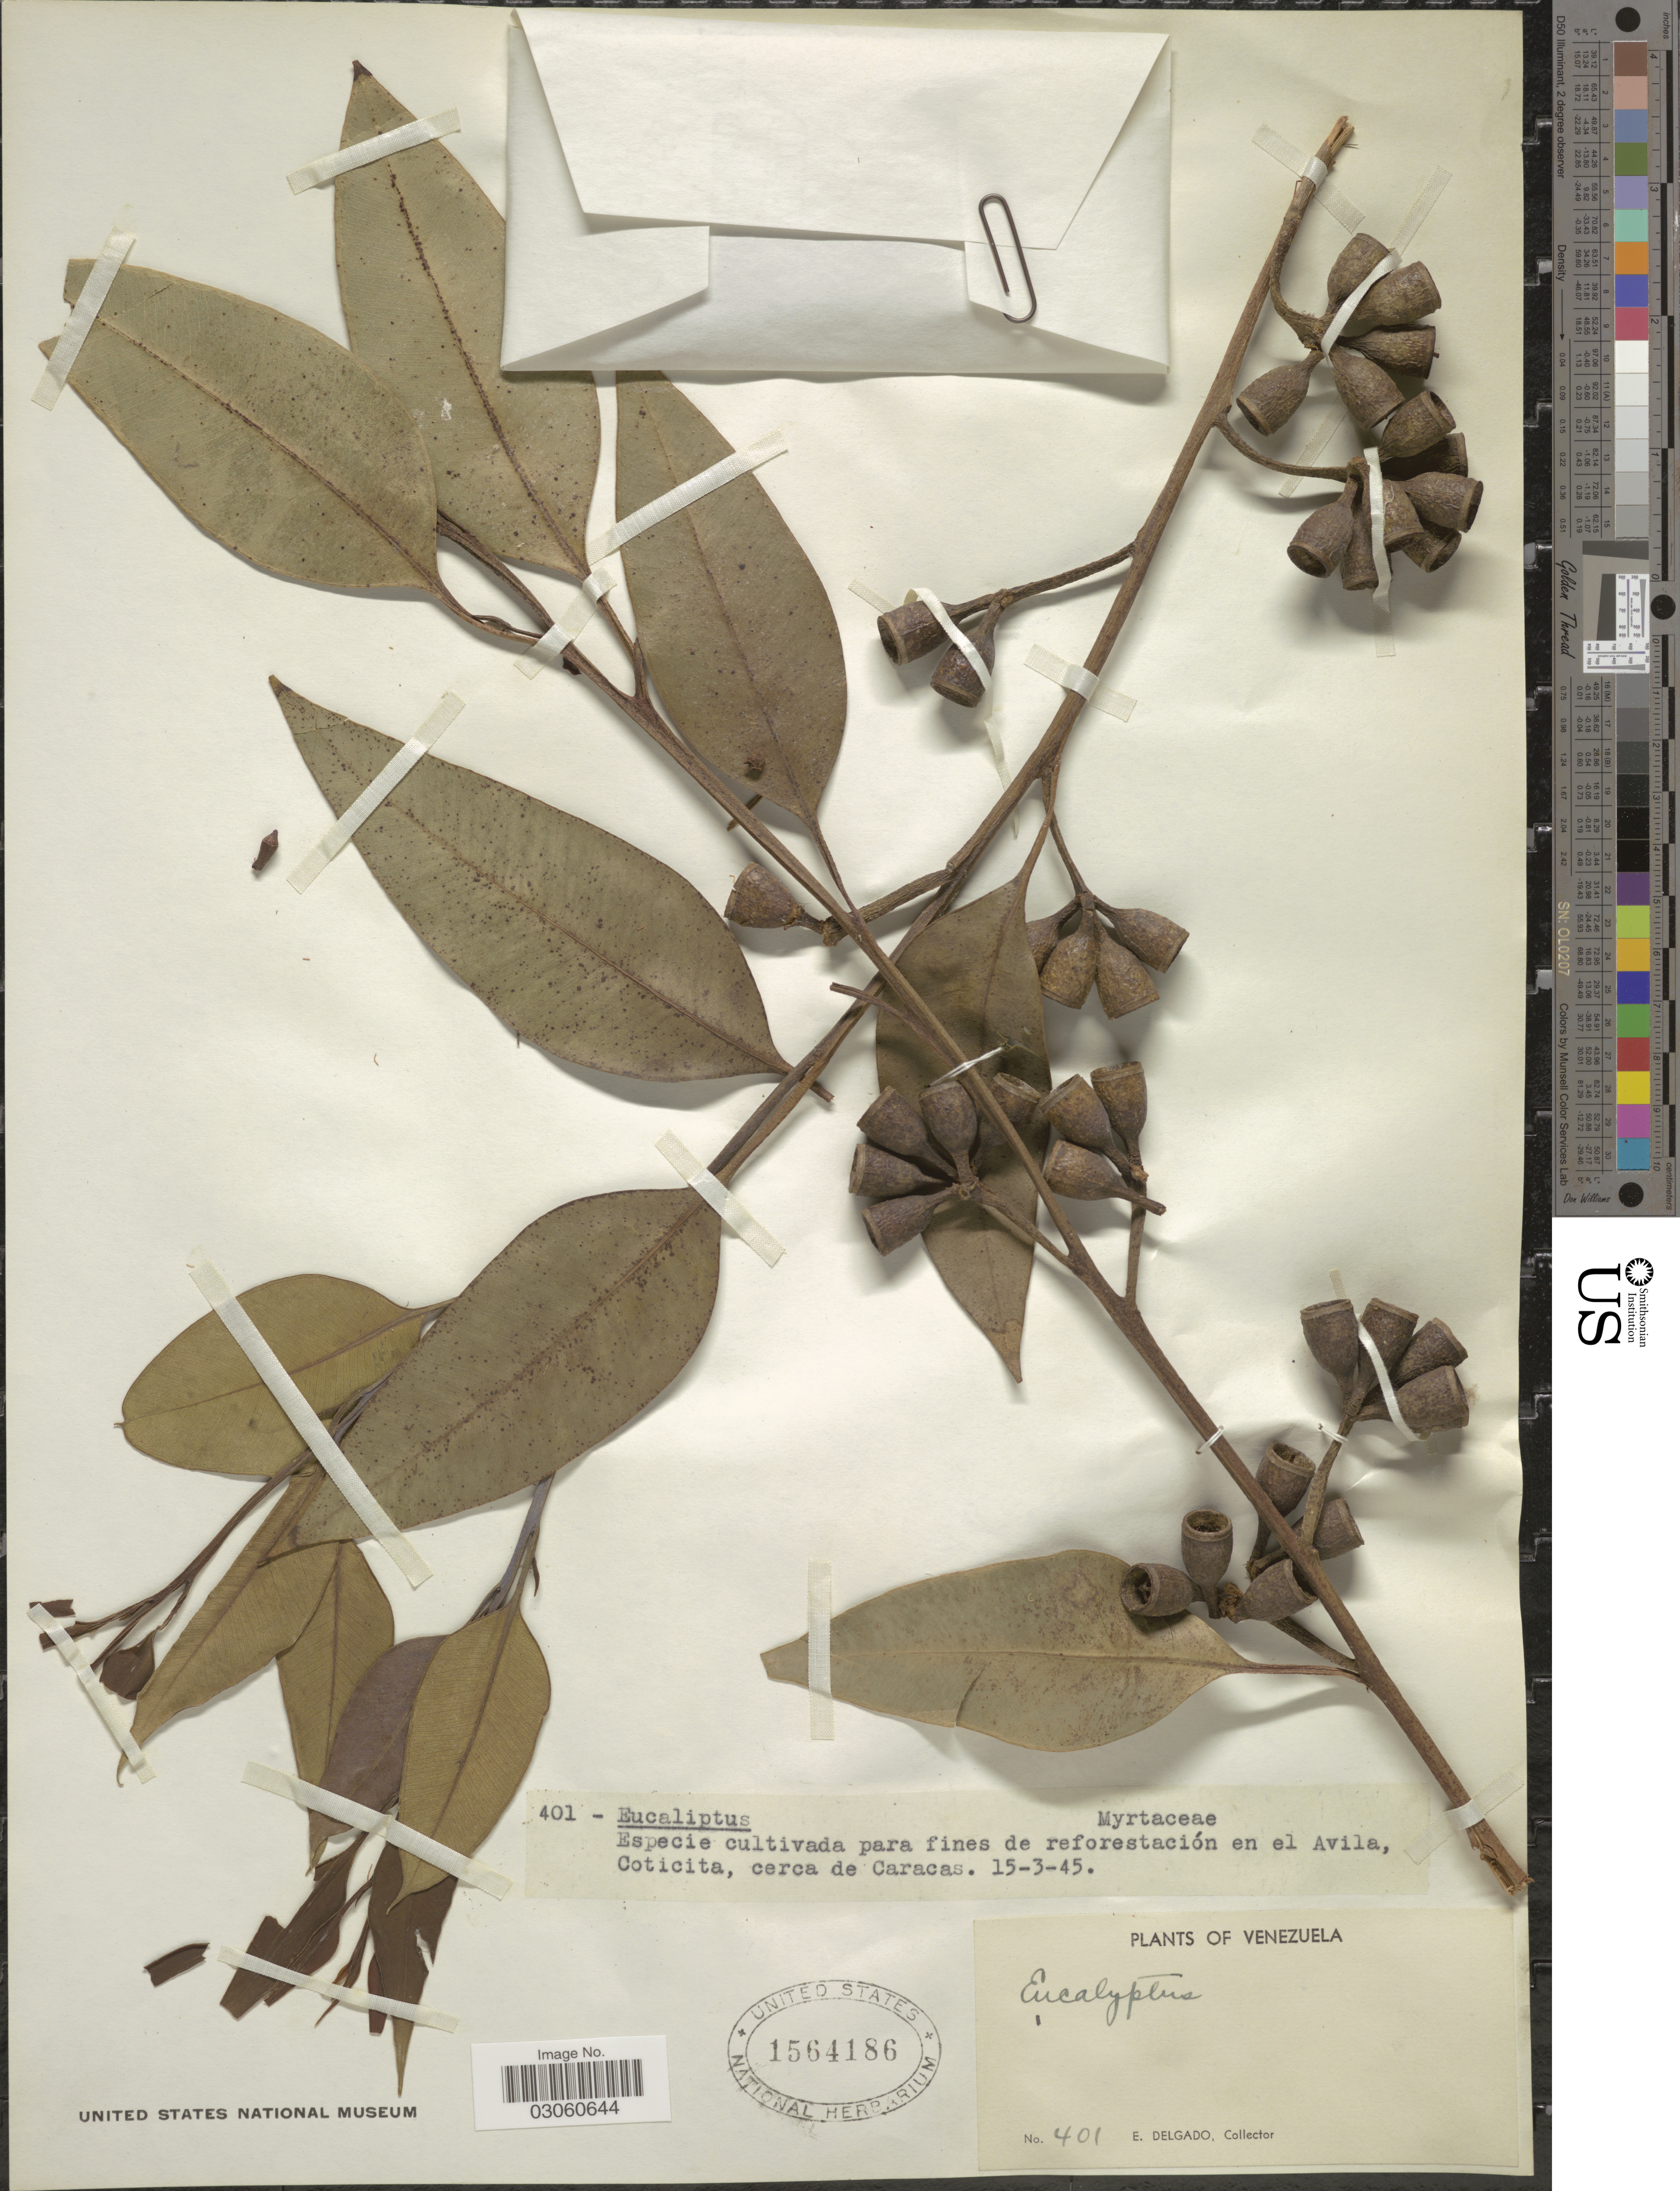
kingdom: Plantae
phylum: Tracheophyta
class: Magnoliopsida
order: Myrtales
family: Myrtaceae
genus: Eucalyptus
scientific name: Eucalyptus sp.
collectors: E. Delgado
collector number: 401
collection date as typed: Transcribed d/m/y: 15/3/45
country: Venezuela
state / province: Miranda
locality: Especie cultivada para vines de reforestación en el Avila, Coticita, cerca de Caracas.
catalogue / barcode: US 1564186